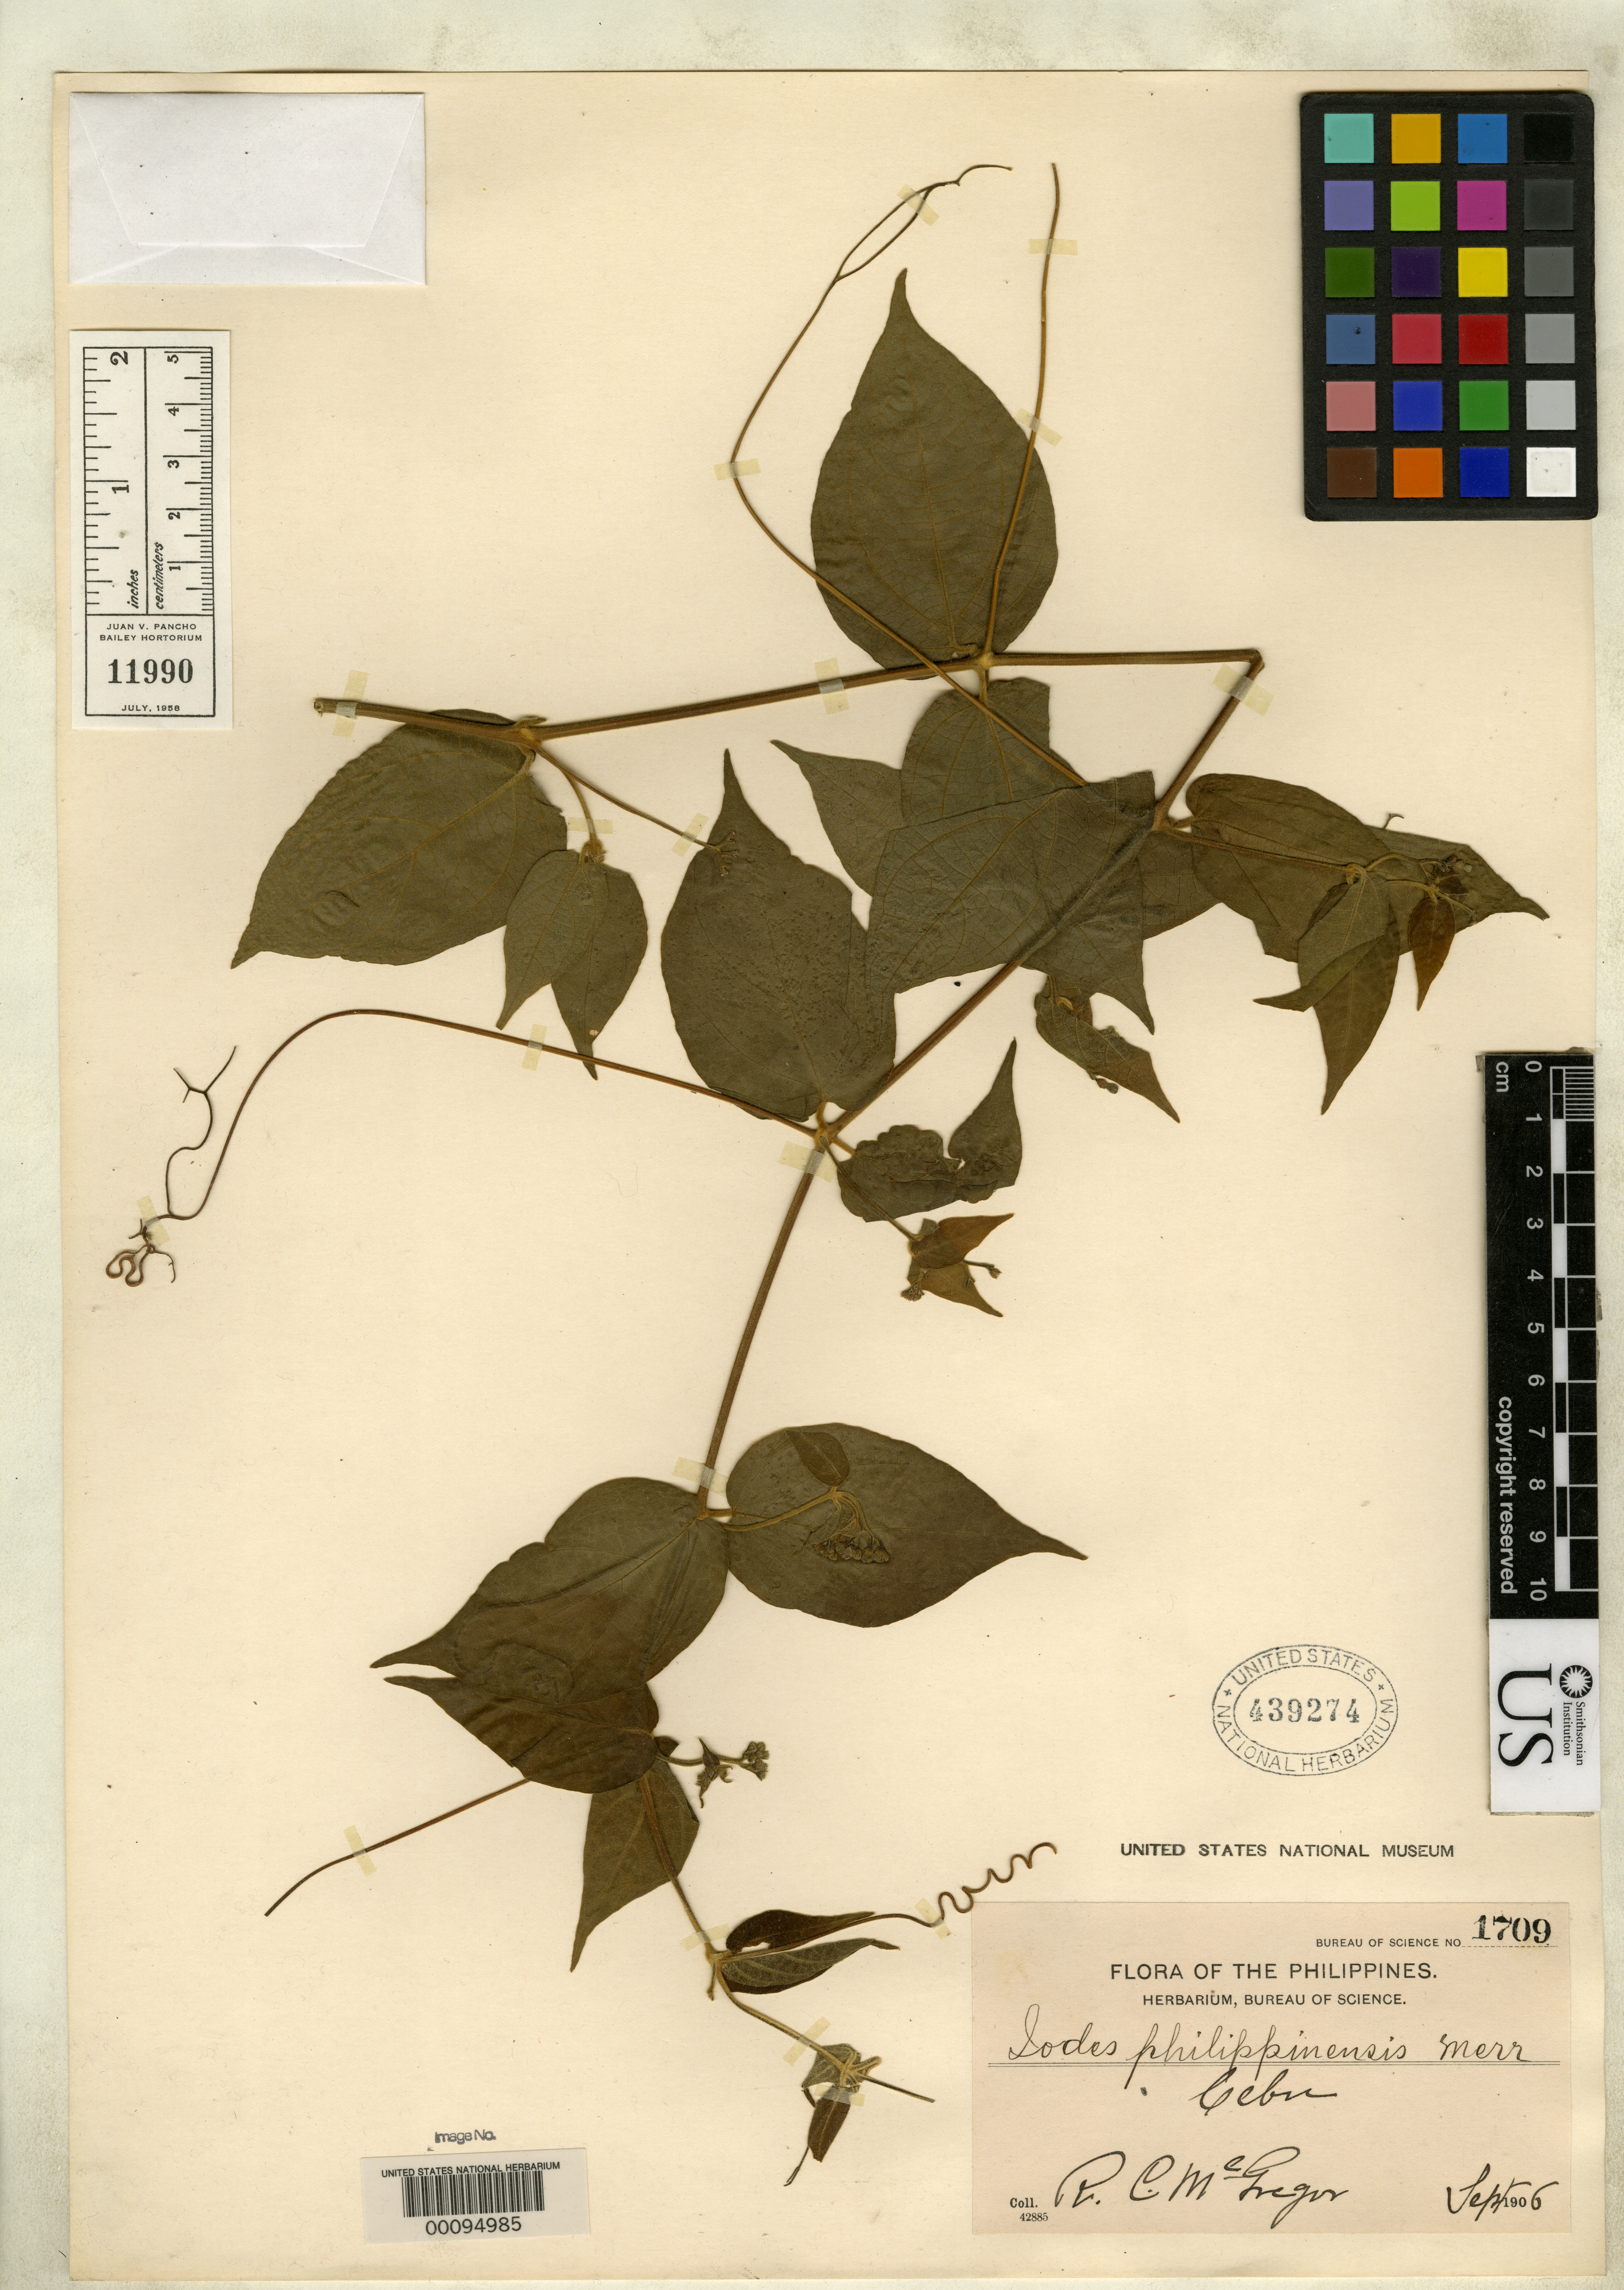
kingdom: Plantae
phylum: Tracheophyta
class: Magnoliopsida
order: Icacinales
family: Icacinaceae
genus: Iodes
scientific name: Iodes philippinensis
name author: Merr.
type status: Isotype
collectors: R. C. McGregor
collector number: Bur. Sci. 1709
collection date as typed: Sep 1906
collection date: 1906-09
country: Philippines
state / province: Central Visayas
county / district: Cebu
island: Cebu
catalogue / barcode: US 439274